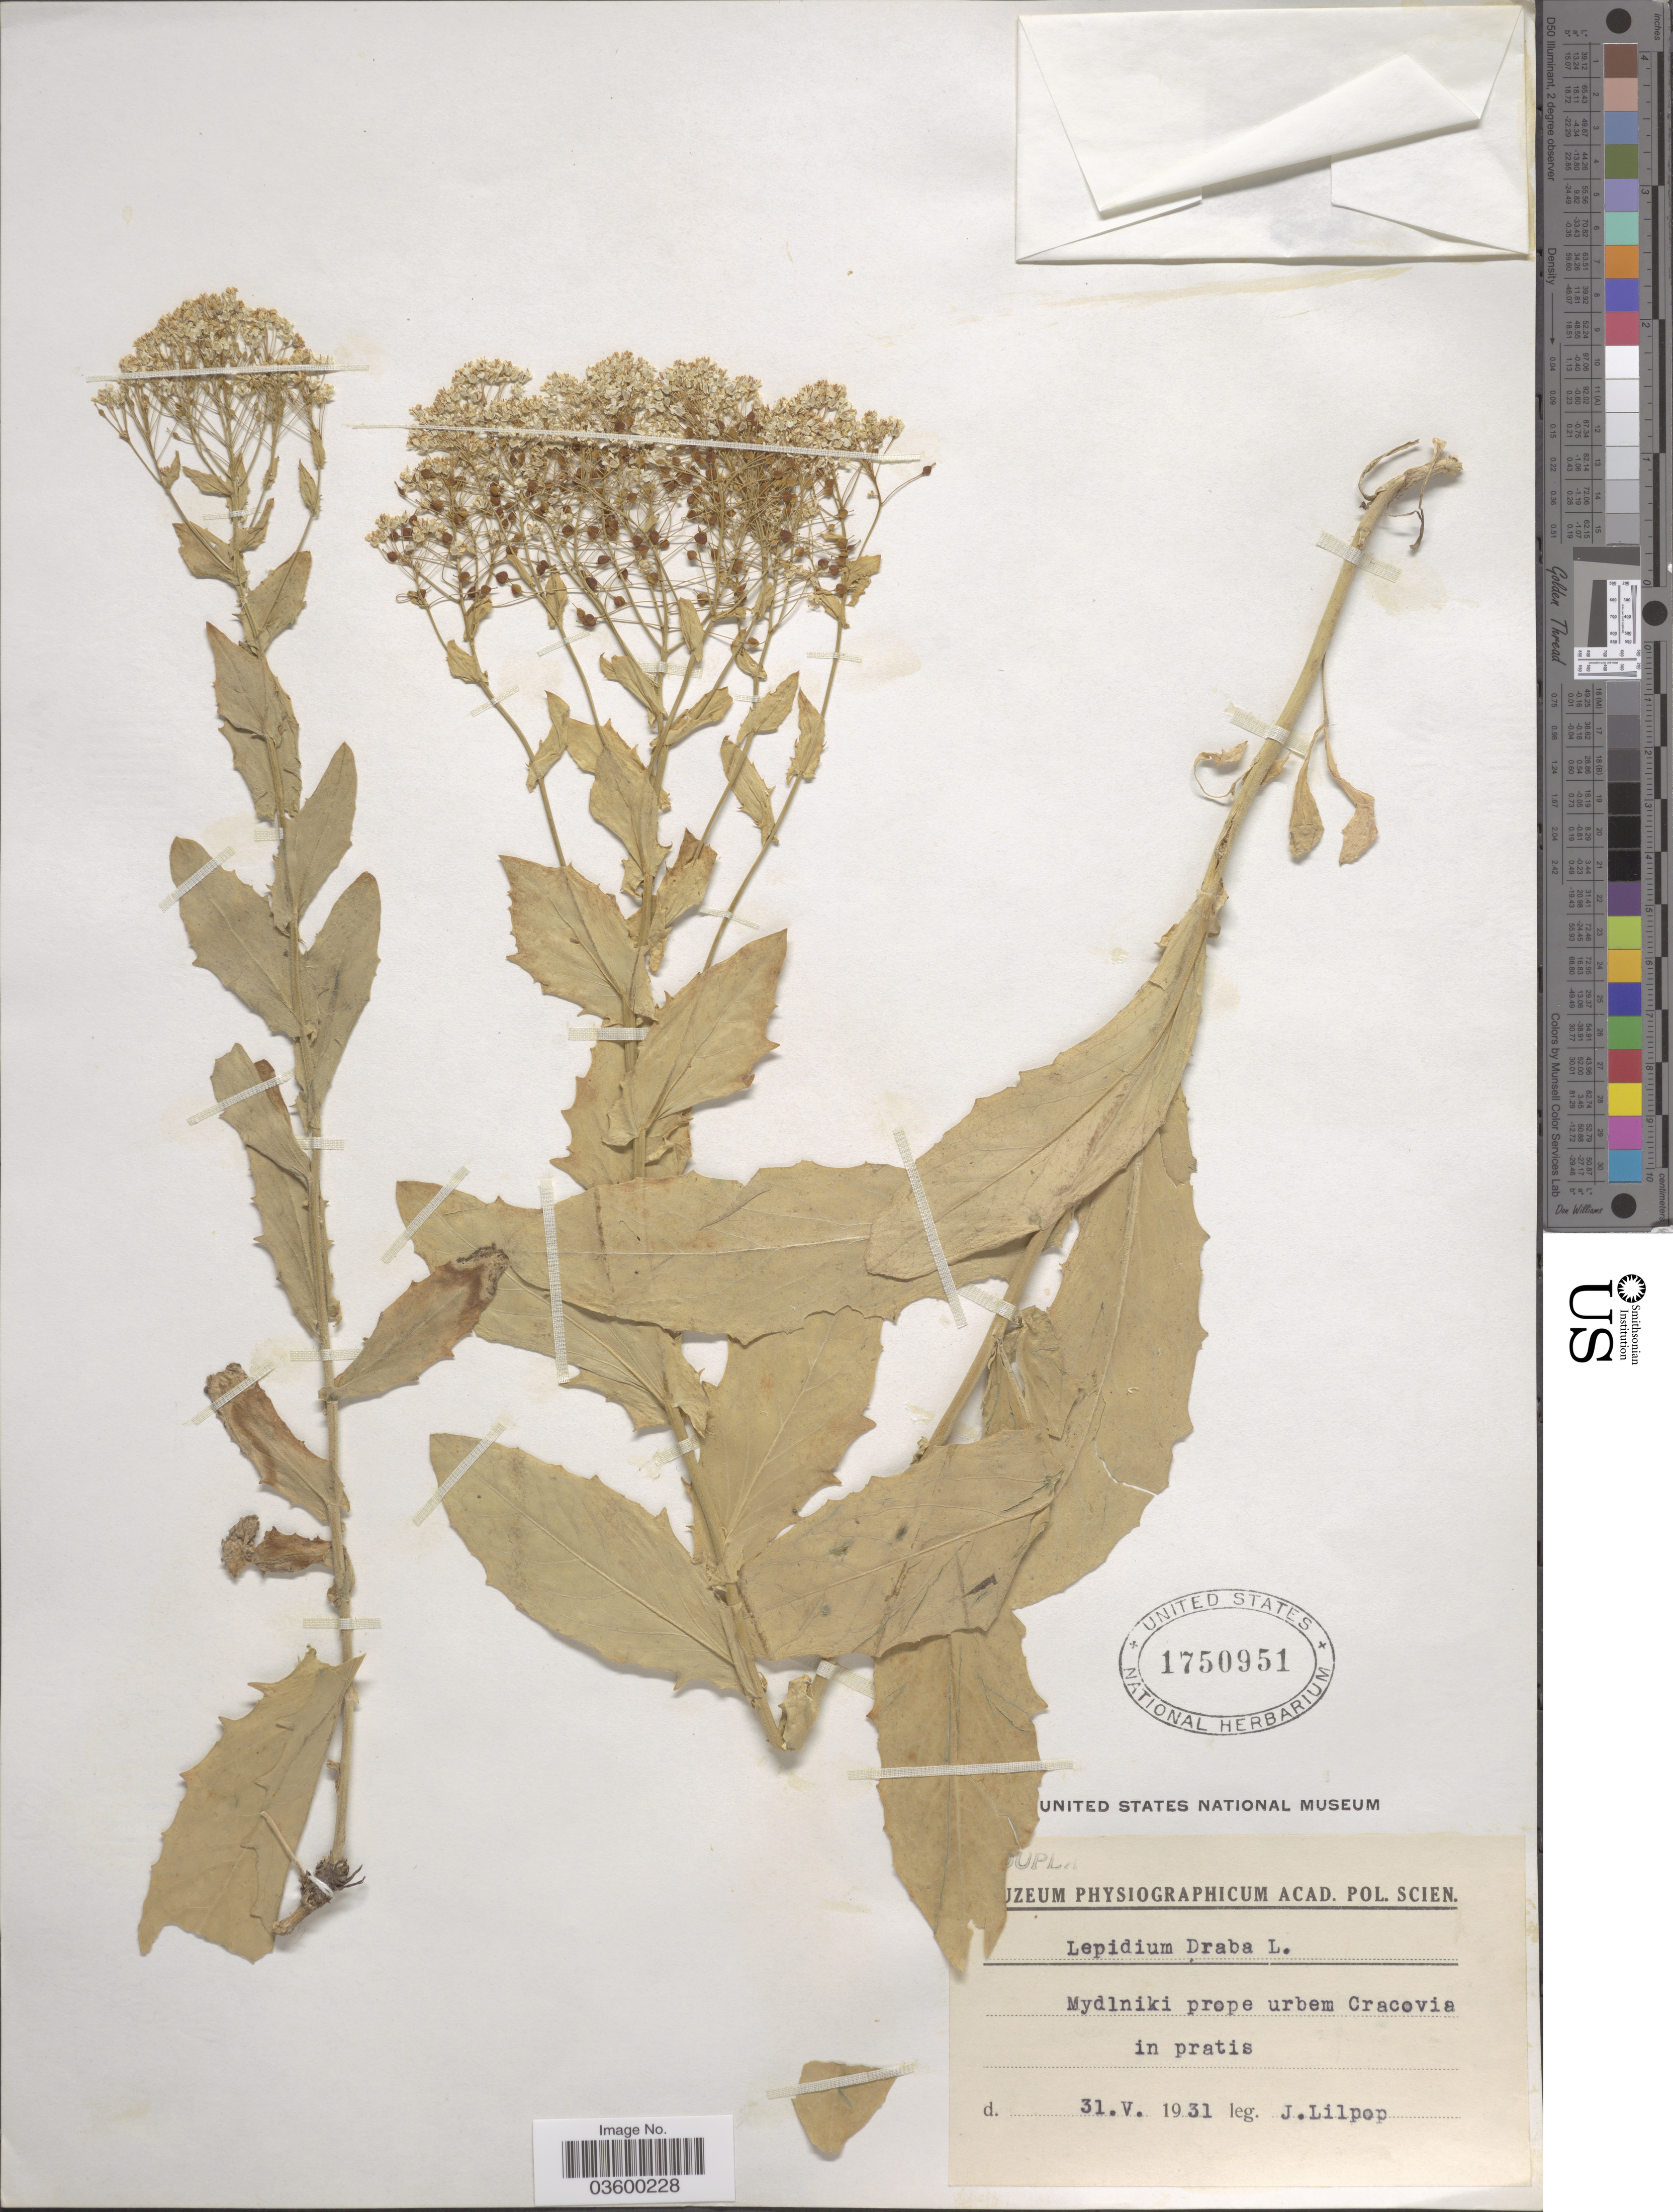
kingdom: Plantae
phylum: Tracheophyta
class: Magnoliopsida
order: Brassicales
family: Brassicaceae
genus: Lepidium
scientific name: Lepidium draba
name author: L.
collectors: J. Lilpop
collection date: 1931-05-31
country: Poland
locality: Mydlniki prope urbem Cracovia.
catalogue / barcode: US 1750951